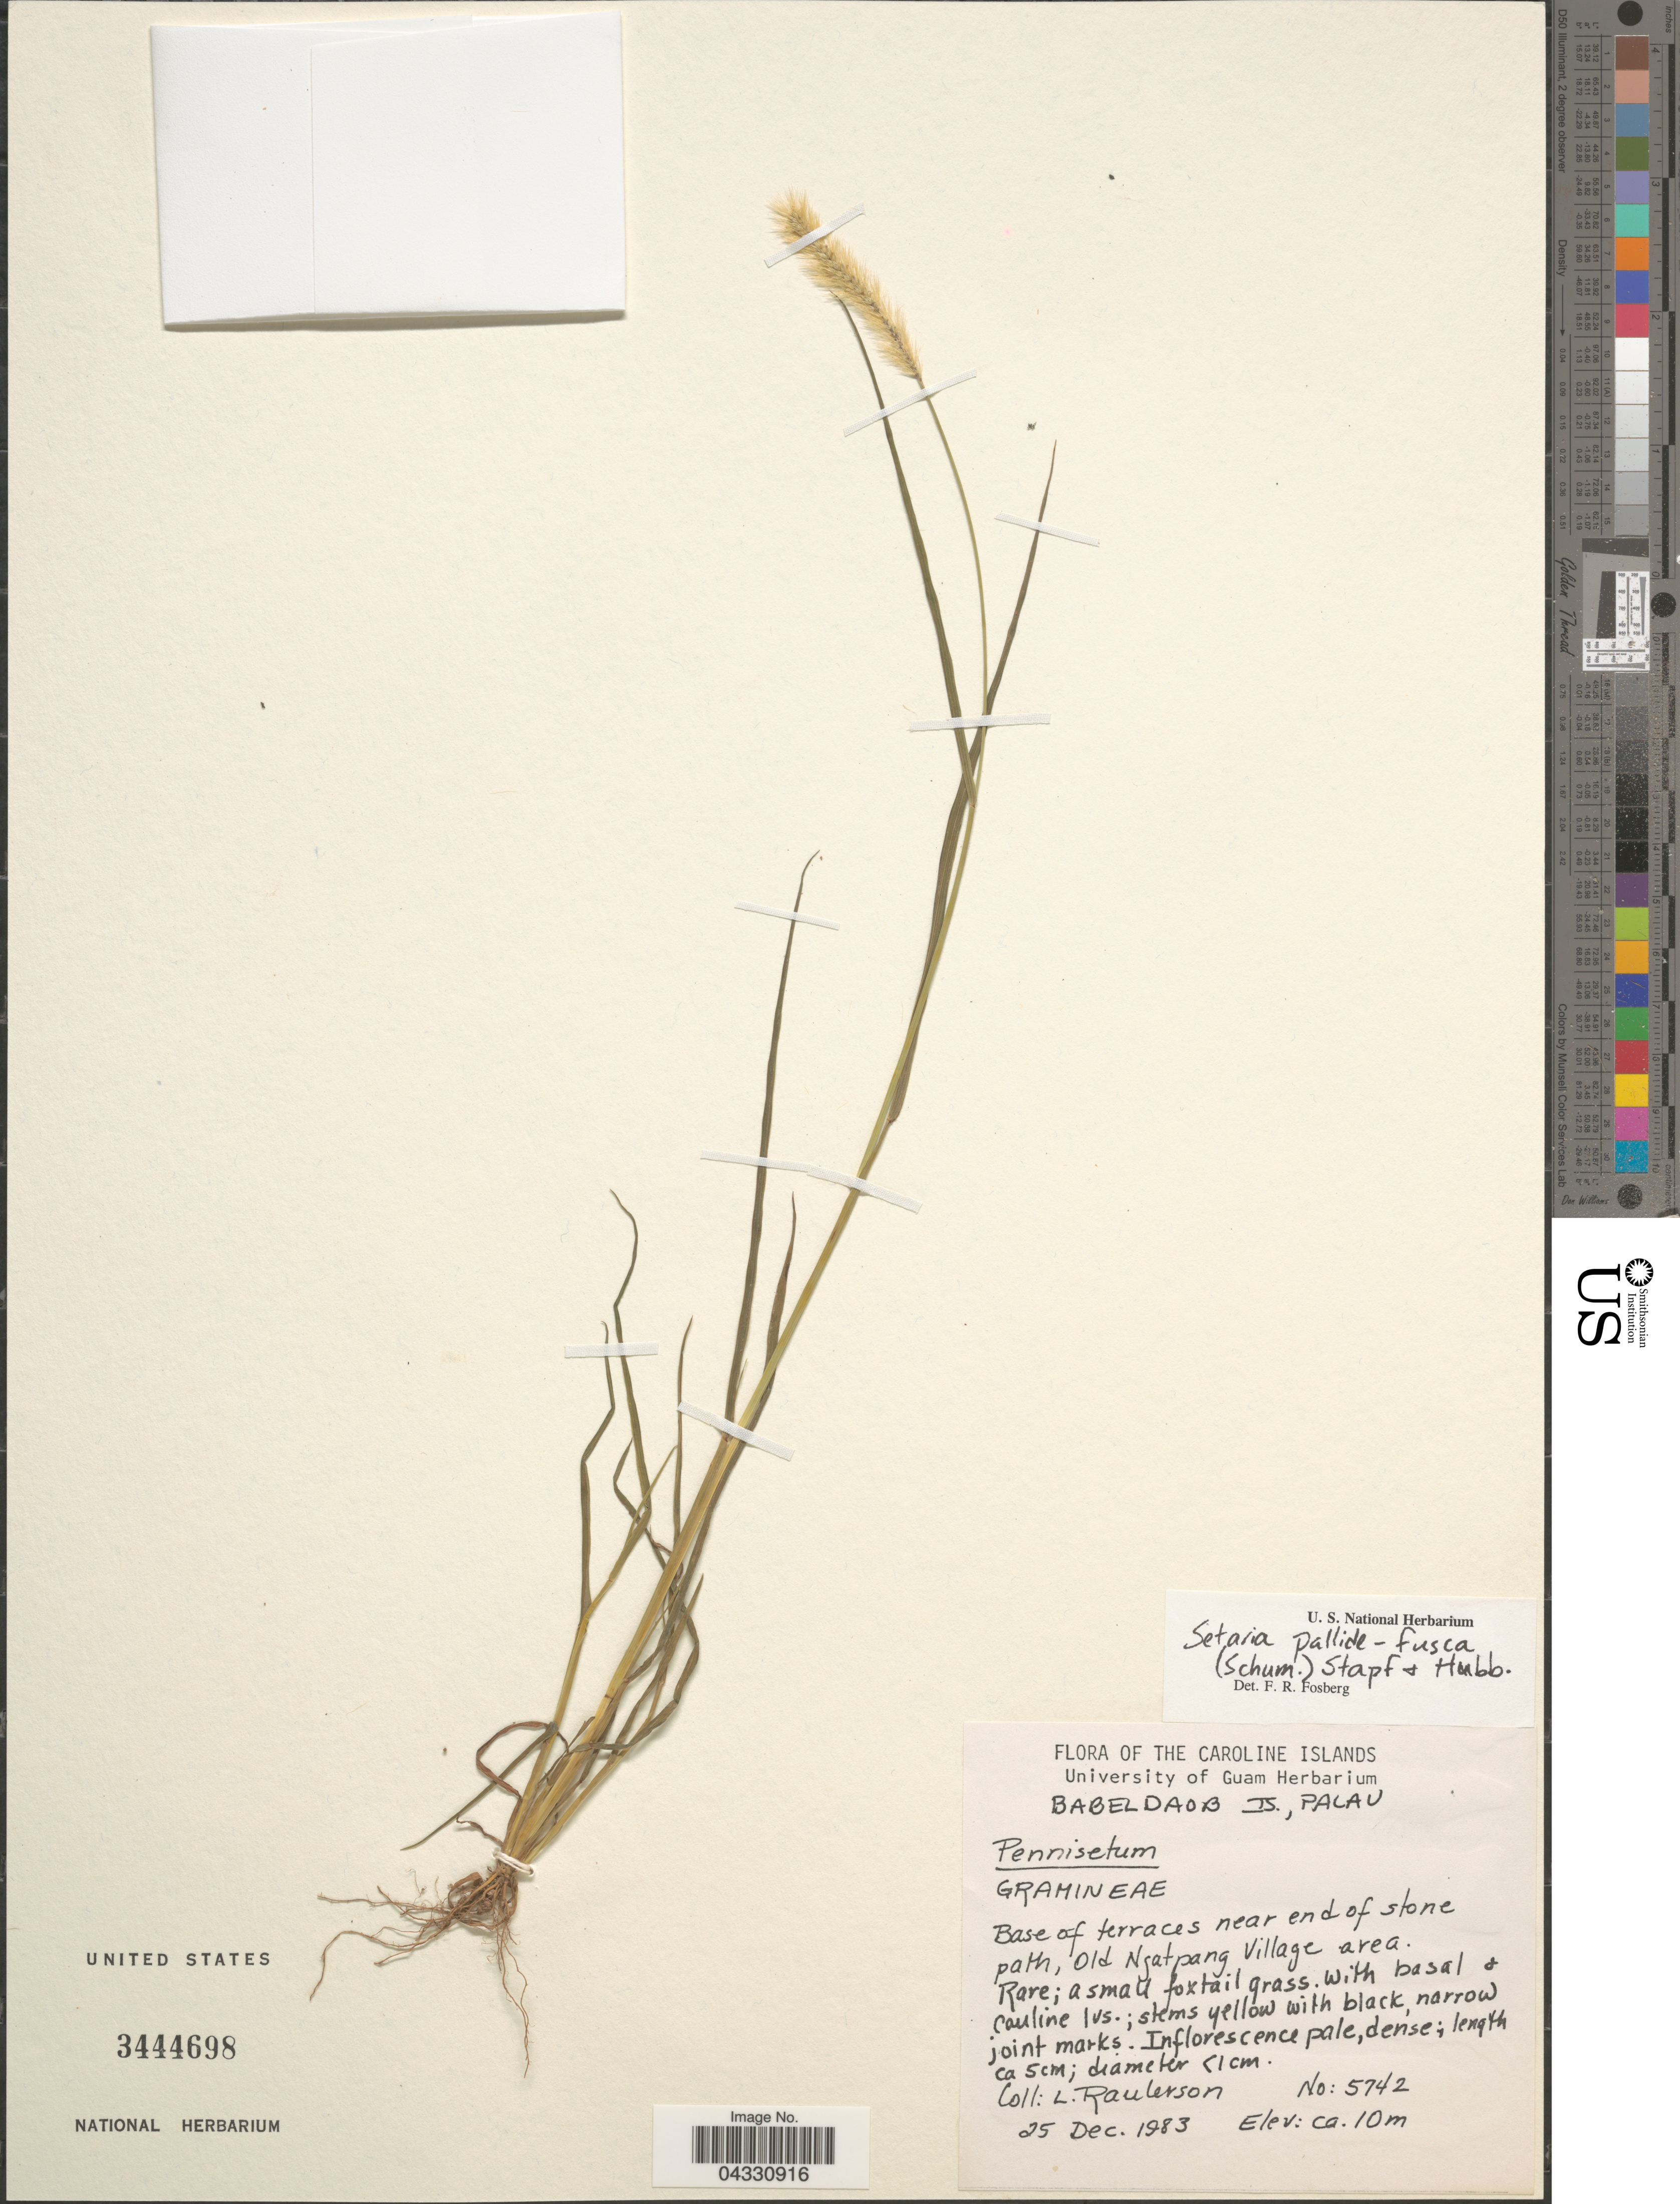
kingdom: Plantae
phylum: Tracheophyta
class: Liliopsida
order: Poales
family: Poaceae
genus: Setaria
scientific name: Setaria pallide-fusca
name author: (Schumach.) Stapf & C.E. Hubb.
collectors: L. Raulerson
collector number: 5742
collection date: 1983-12-25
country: Palau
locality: The Caroline Islands. Babeldaob Is., Palau. Base of terraces near end of stone path, Old Ngatpang [interpreted] Village area.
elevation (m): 10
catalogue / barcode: US 3444698